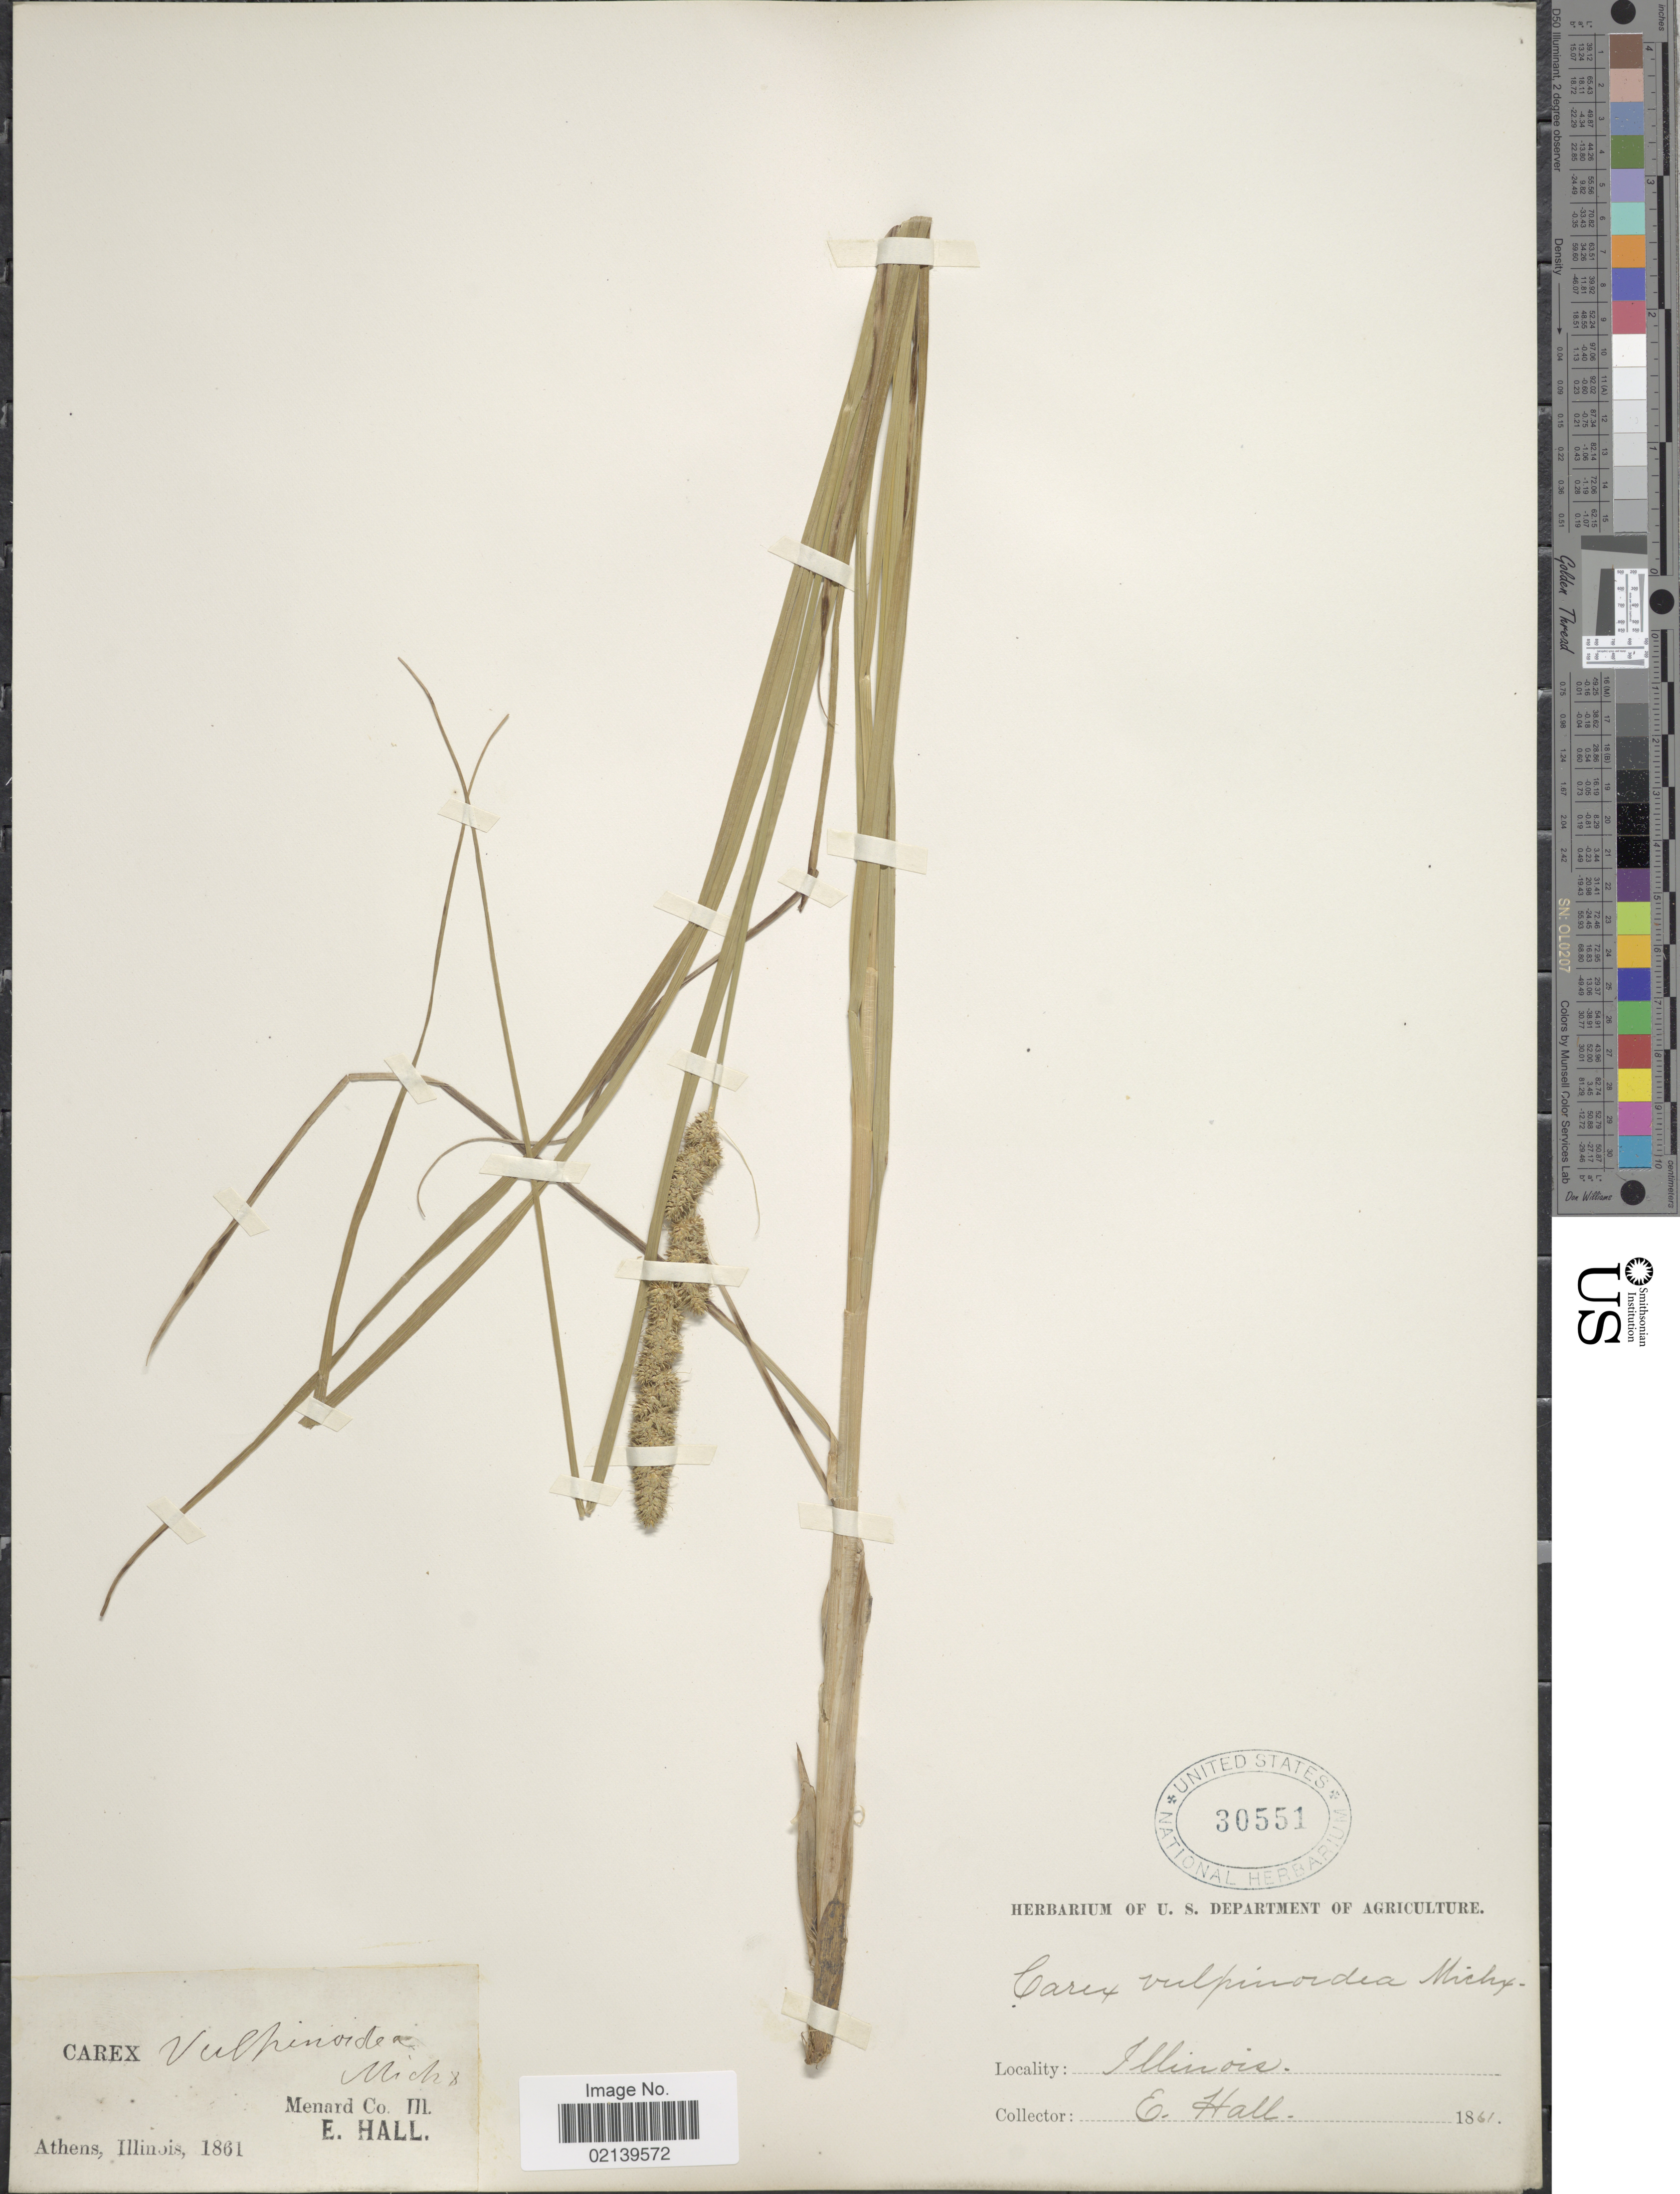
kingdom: Plantae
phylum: Tracheophyta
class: Liliopsida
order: Poales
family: Cyperaceae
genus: Carex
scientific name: Carex vulpinoidea Michx.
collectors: E. Hall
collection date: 1861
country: United States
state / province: Illinois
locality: Menard Co.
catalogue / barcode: US 30551